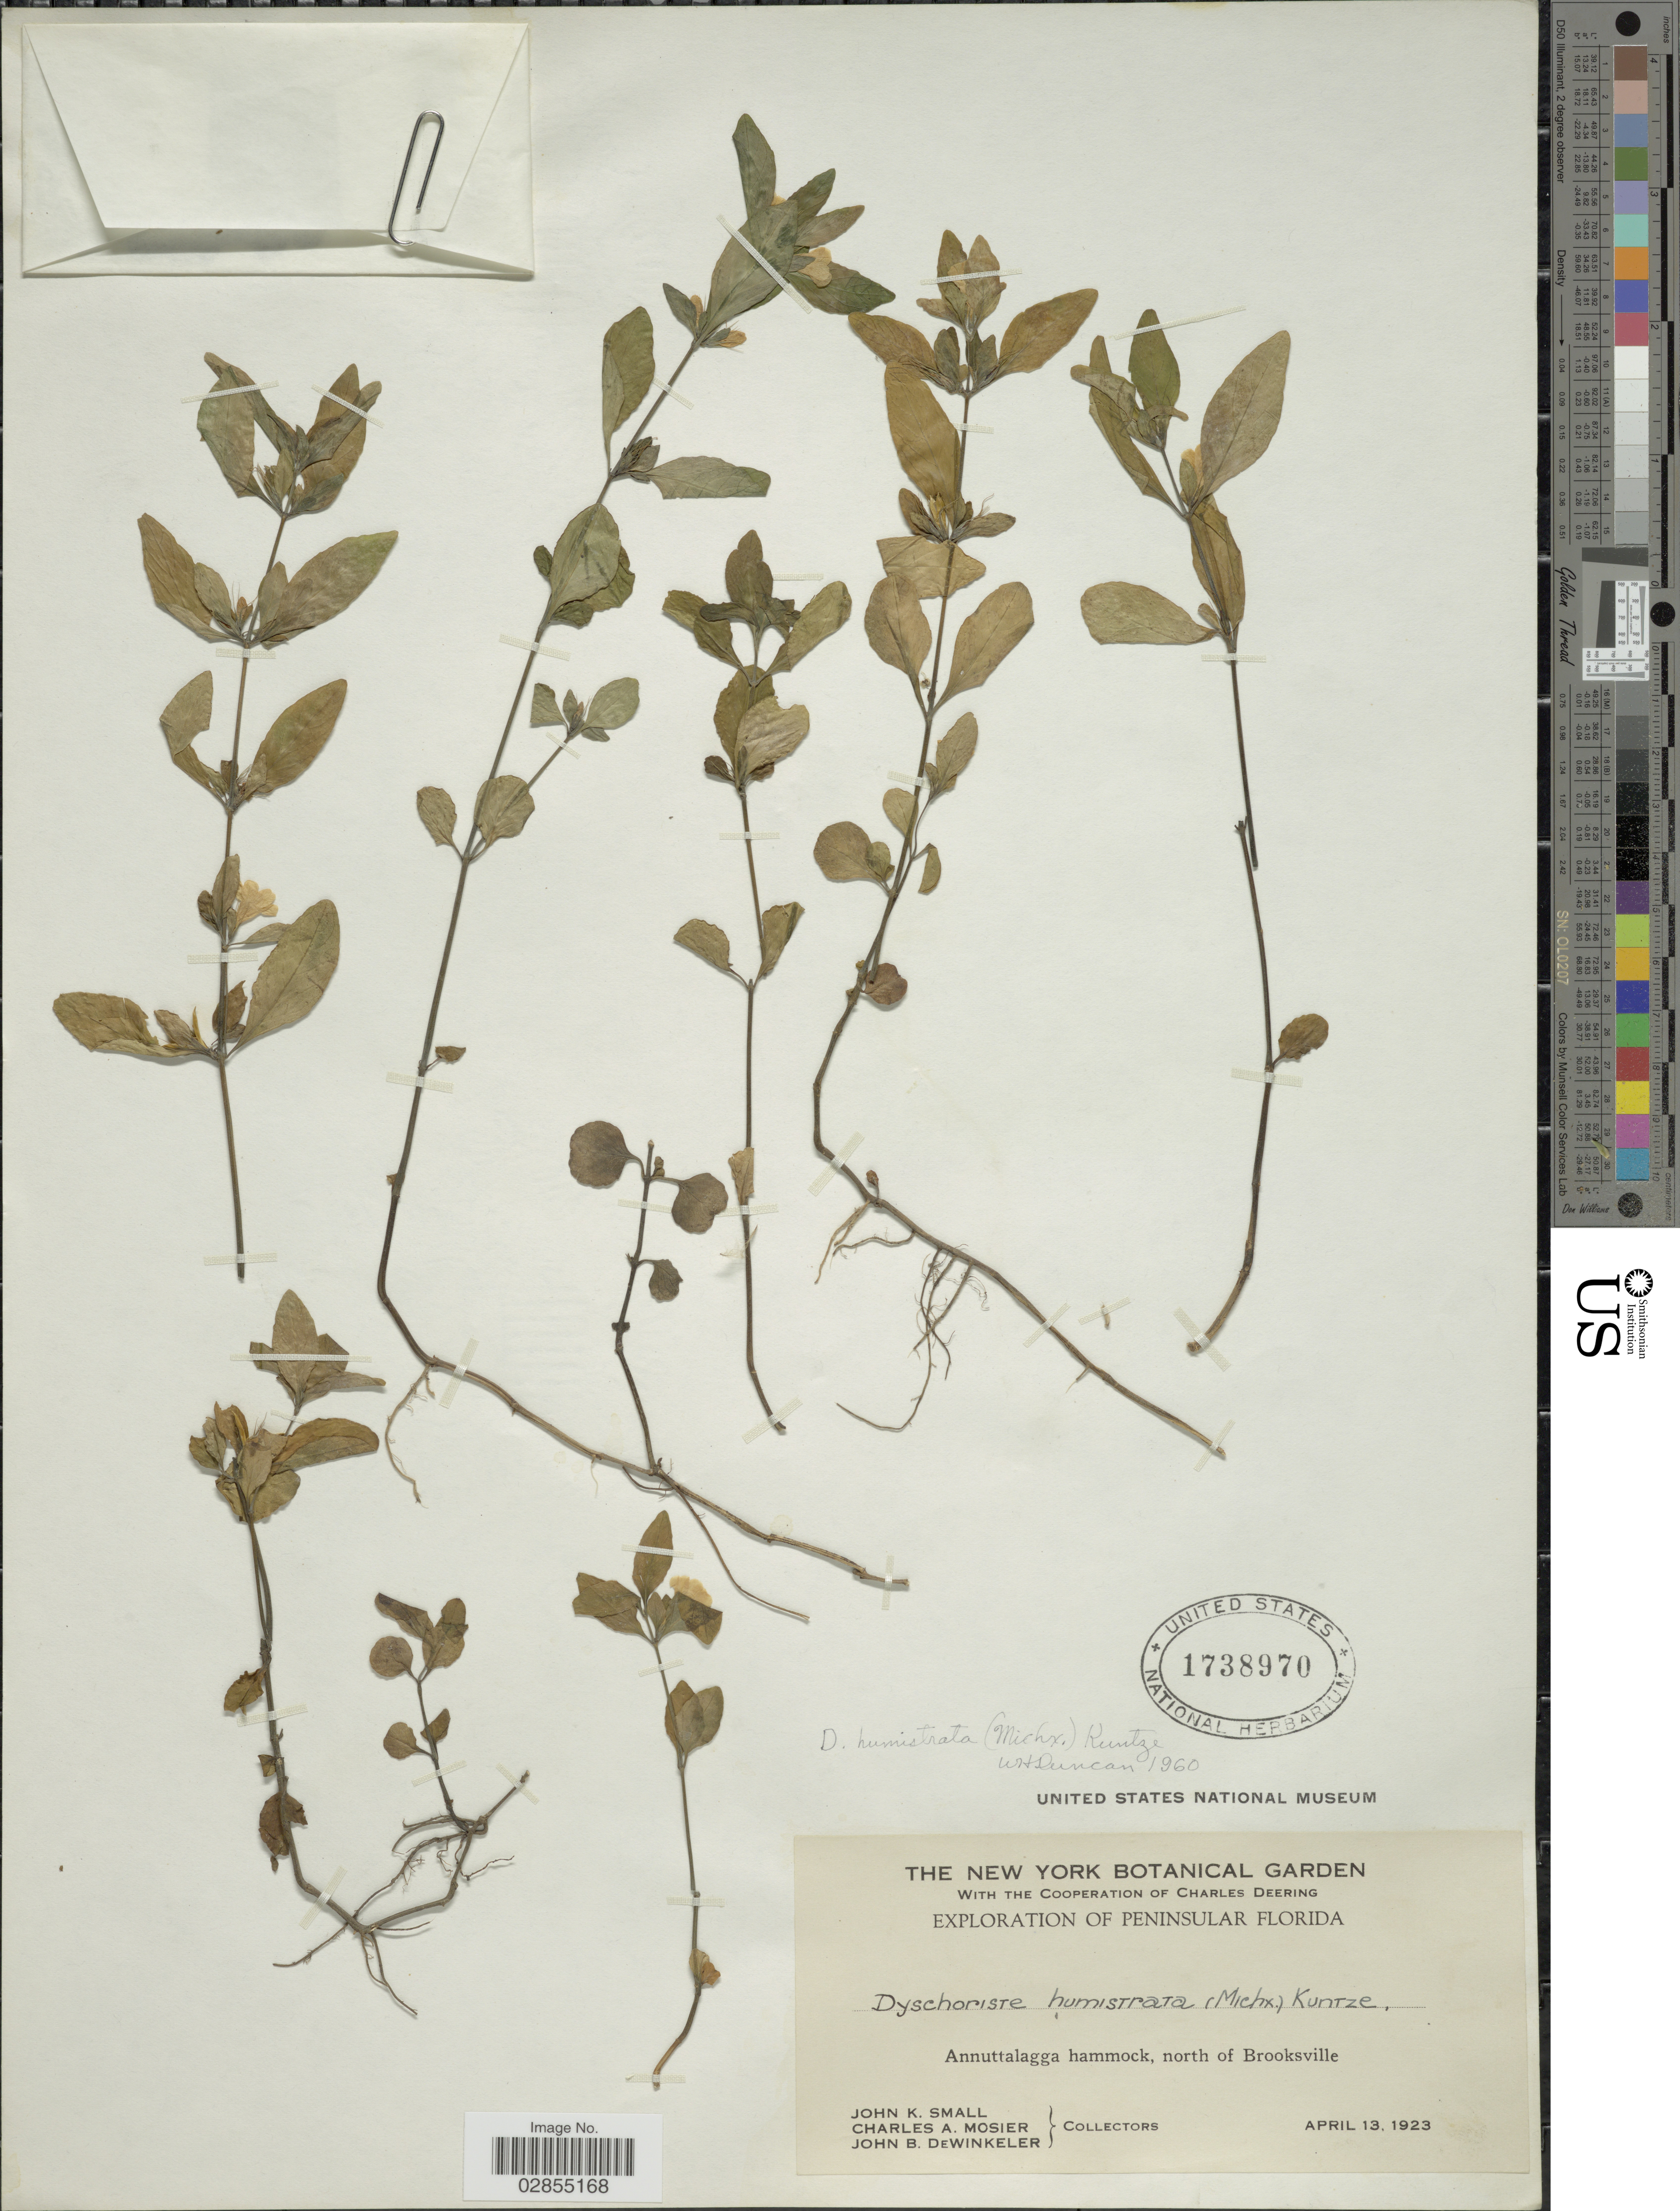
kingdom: Plantae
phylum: Tracheophyta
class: Magnoliopsida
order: Lamiales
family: Acanthaceae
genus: Dyschoriste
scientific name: Dyschoriste humistrata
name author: (Shuttlew. ex Nees) Kuntze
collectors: J. K. Small, C. A. Mosier & J. B. Dewinkeler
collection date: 1923-04-13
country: United States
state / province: Florida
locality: Peninsular Florida. Annuttalagga hammock, north of Brooksville.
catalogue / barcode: US 1738970